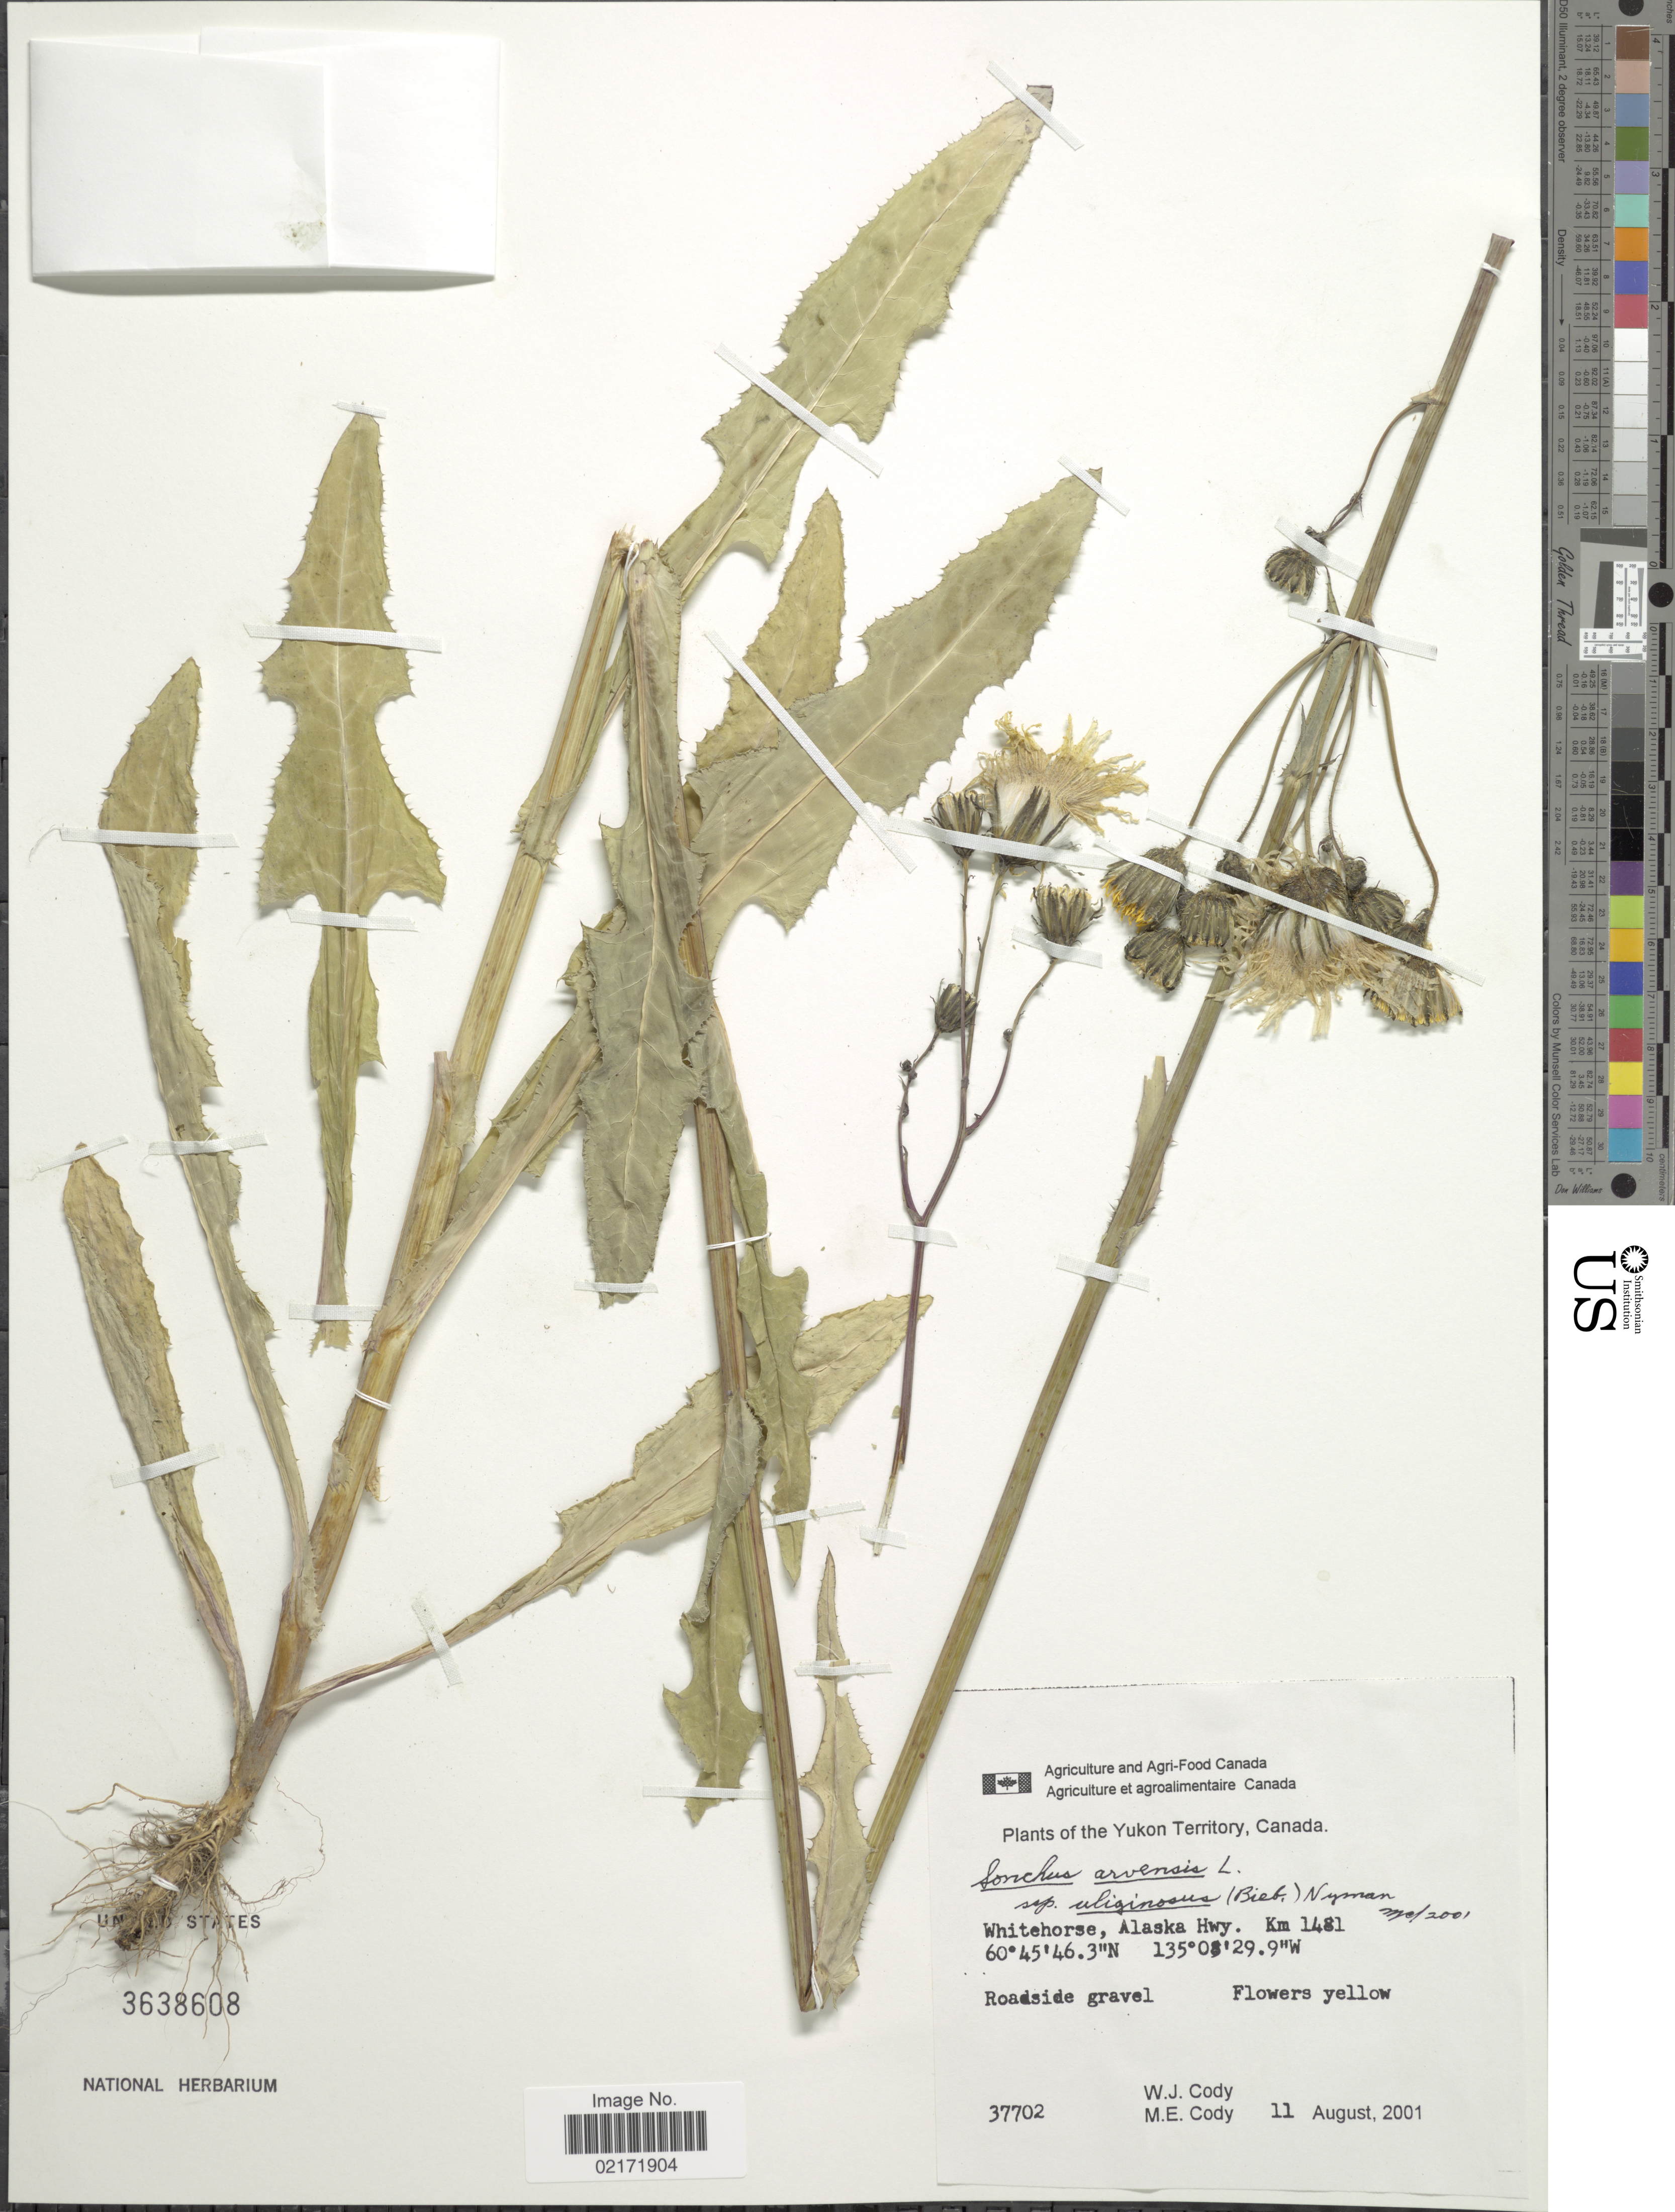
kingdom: Plantae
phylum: Tracheophyta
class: Magnoliopsida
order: Asterales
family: Asteraceae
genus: Sonchus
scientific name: Sonchus arvensis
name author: L.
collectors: W. Cody & M. Cody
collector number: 37702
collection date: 2001-08-11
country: Canada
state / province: Yukon Territory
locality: Whitehorse, Alaska Hwy. Km 1481, roadside gravel.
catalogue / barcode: US 3638608